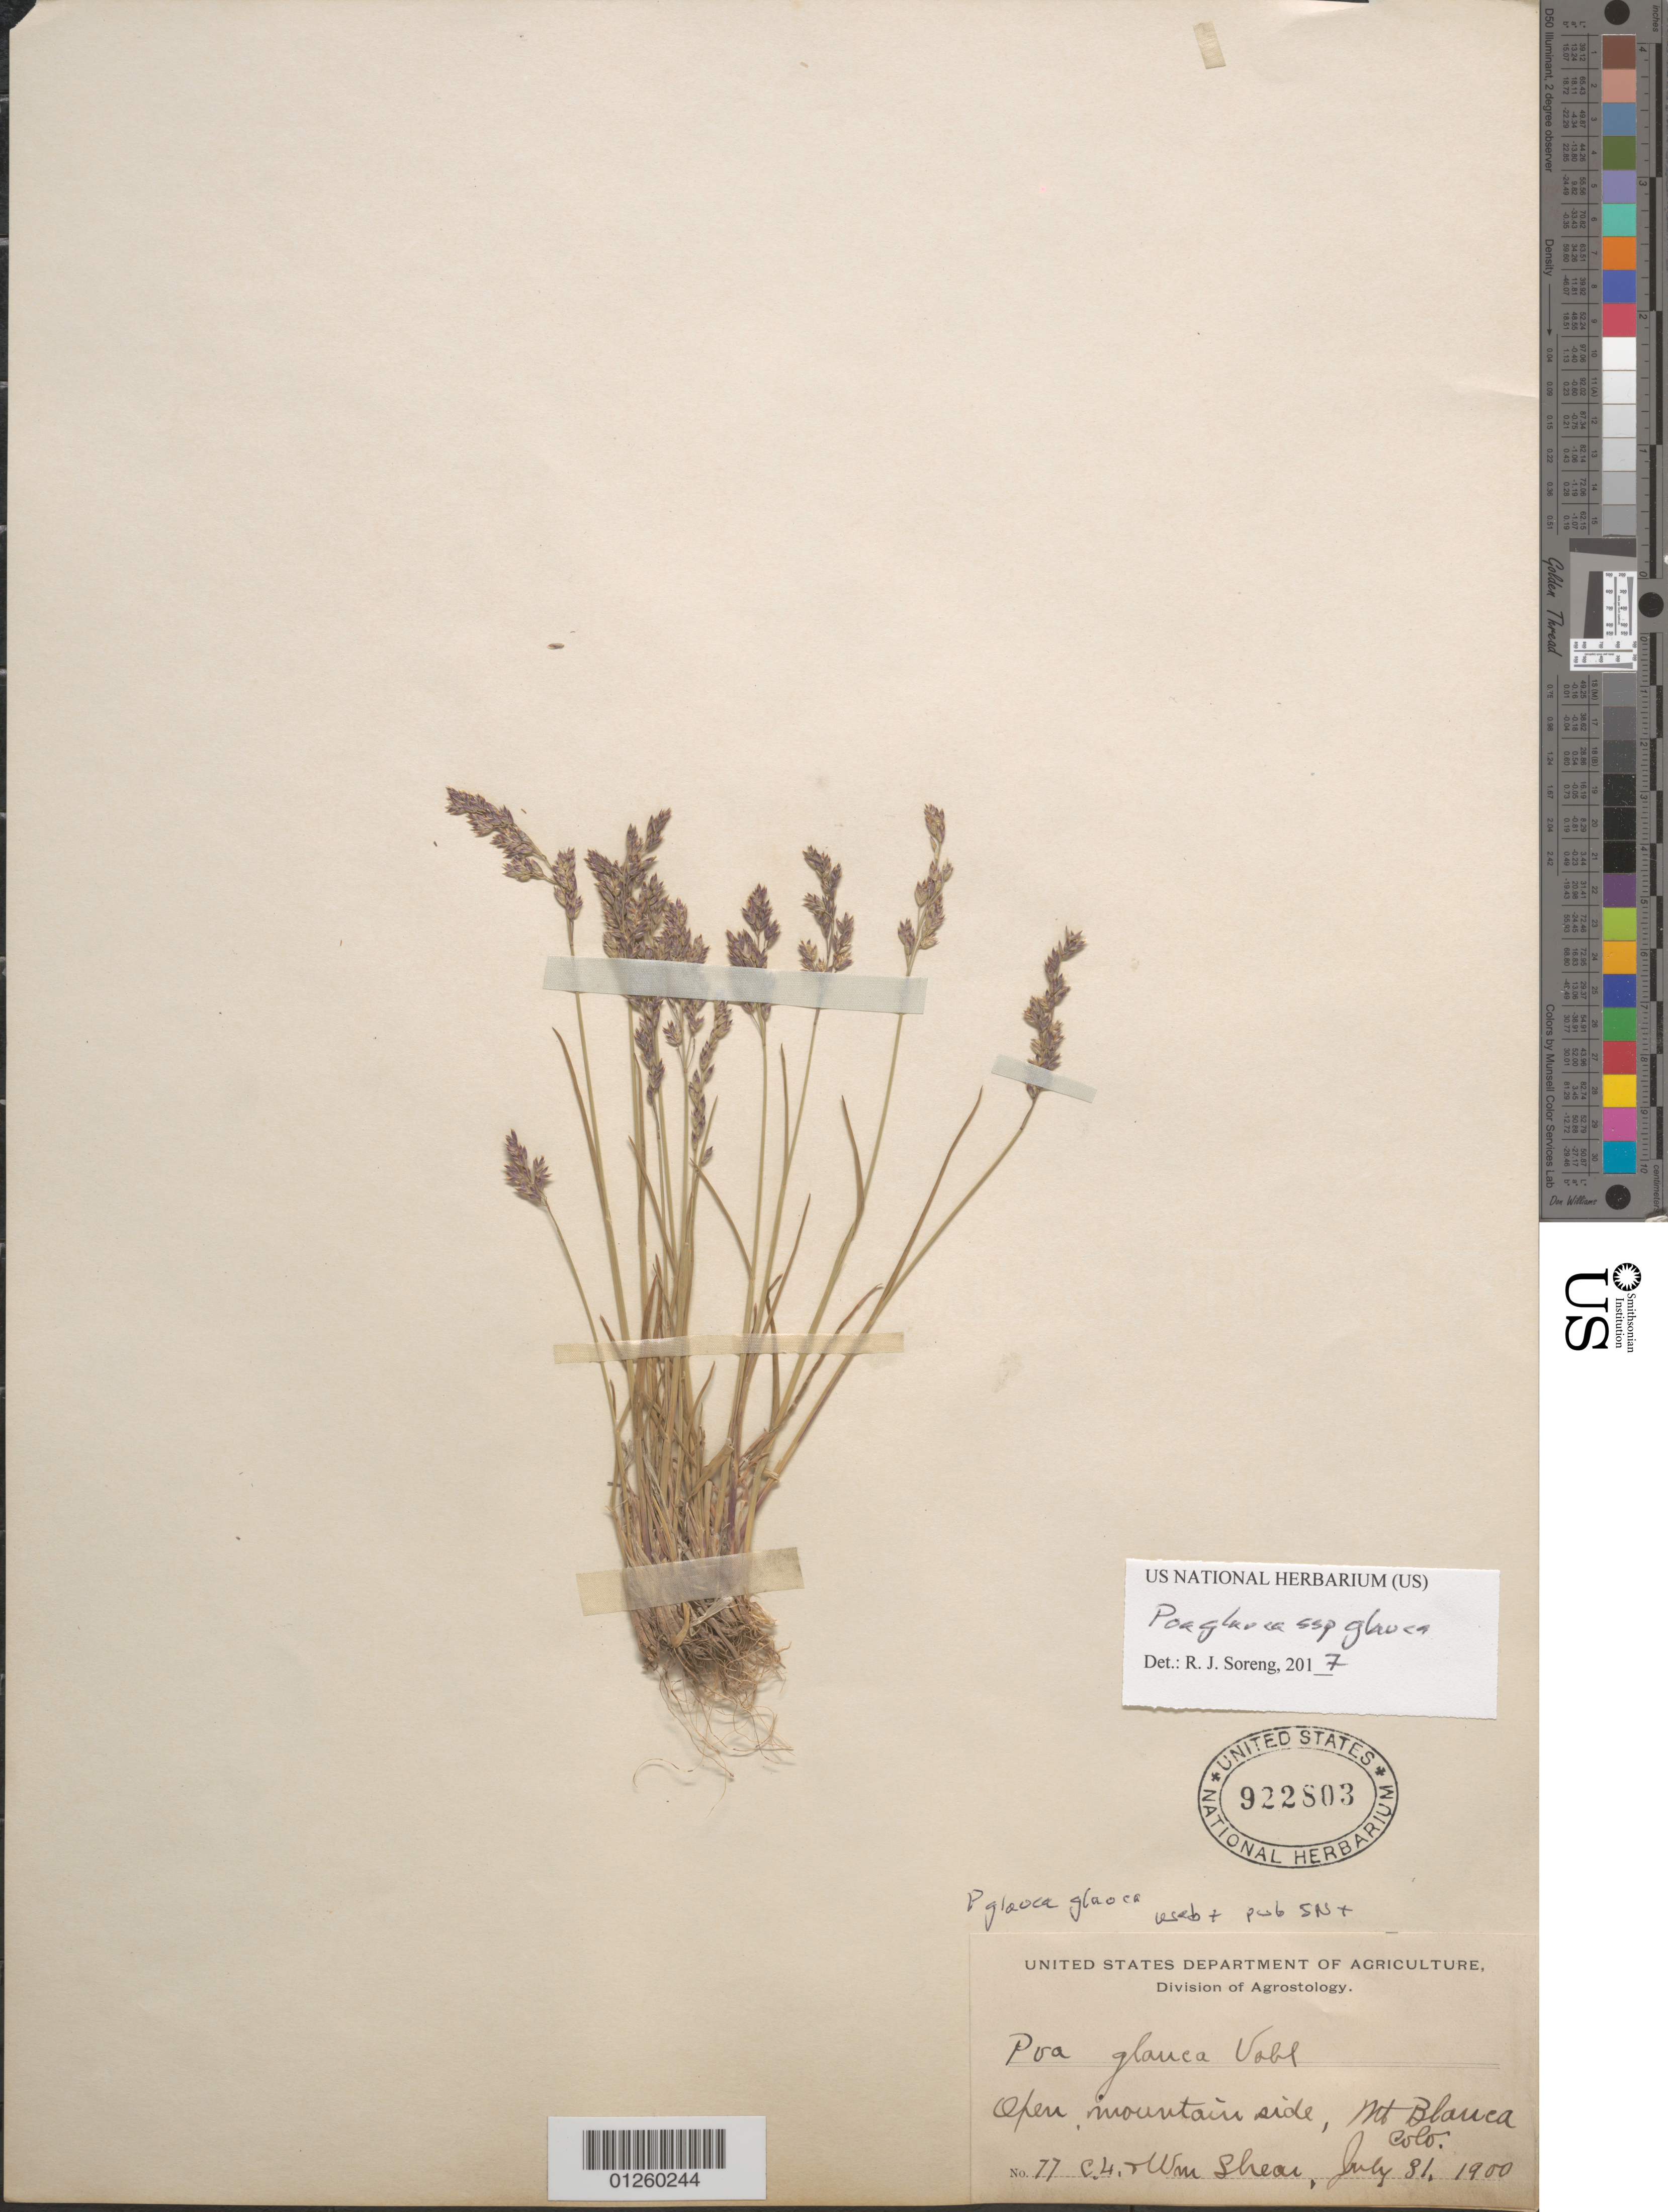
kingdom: Plantae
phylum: Tracheophyta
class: Liliopsida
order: Poales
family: Poaceae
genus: Poa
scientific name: Poa glauca subsp. glauca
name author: Vahl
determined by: Soreng, Robert J., Research Associate (BOT), Smithsonian Institution - National Museum of Natural History (UNITED STATES)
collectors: C. L. Shear & W. Shear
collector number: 77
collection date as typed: July 31, 1900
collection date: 1900-07-31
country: United States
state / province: Colorado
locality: Open, mountain side, Mt. Blanca.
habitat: Open, mountain side.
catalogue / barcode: US 922803